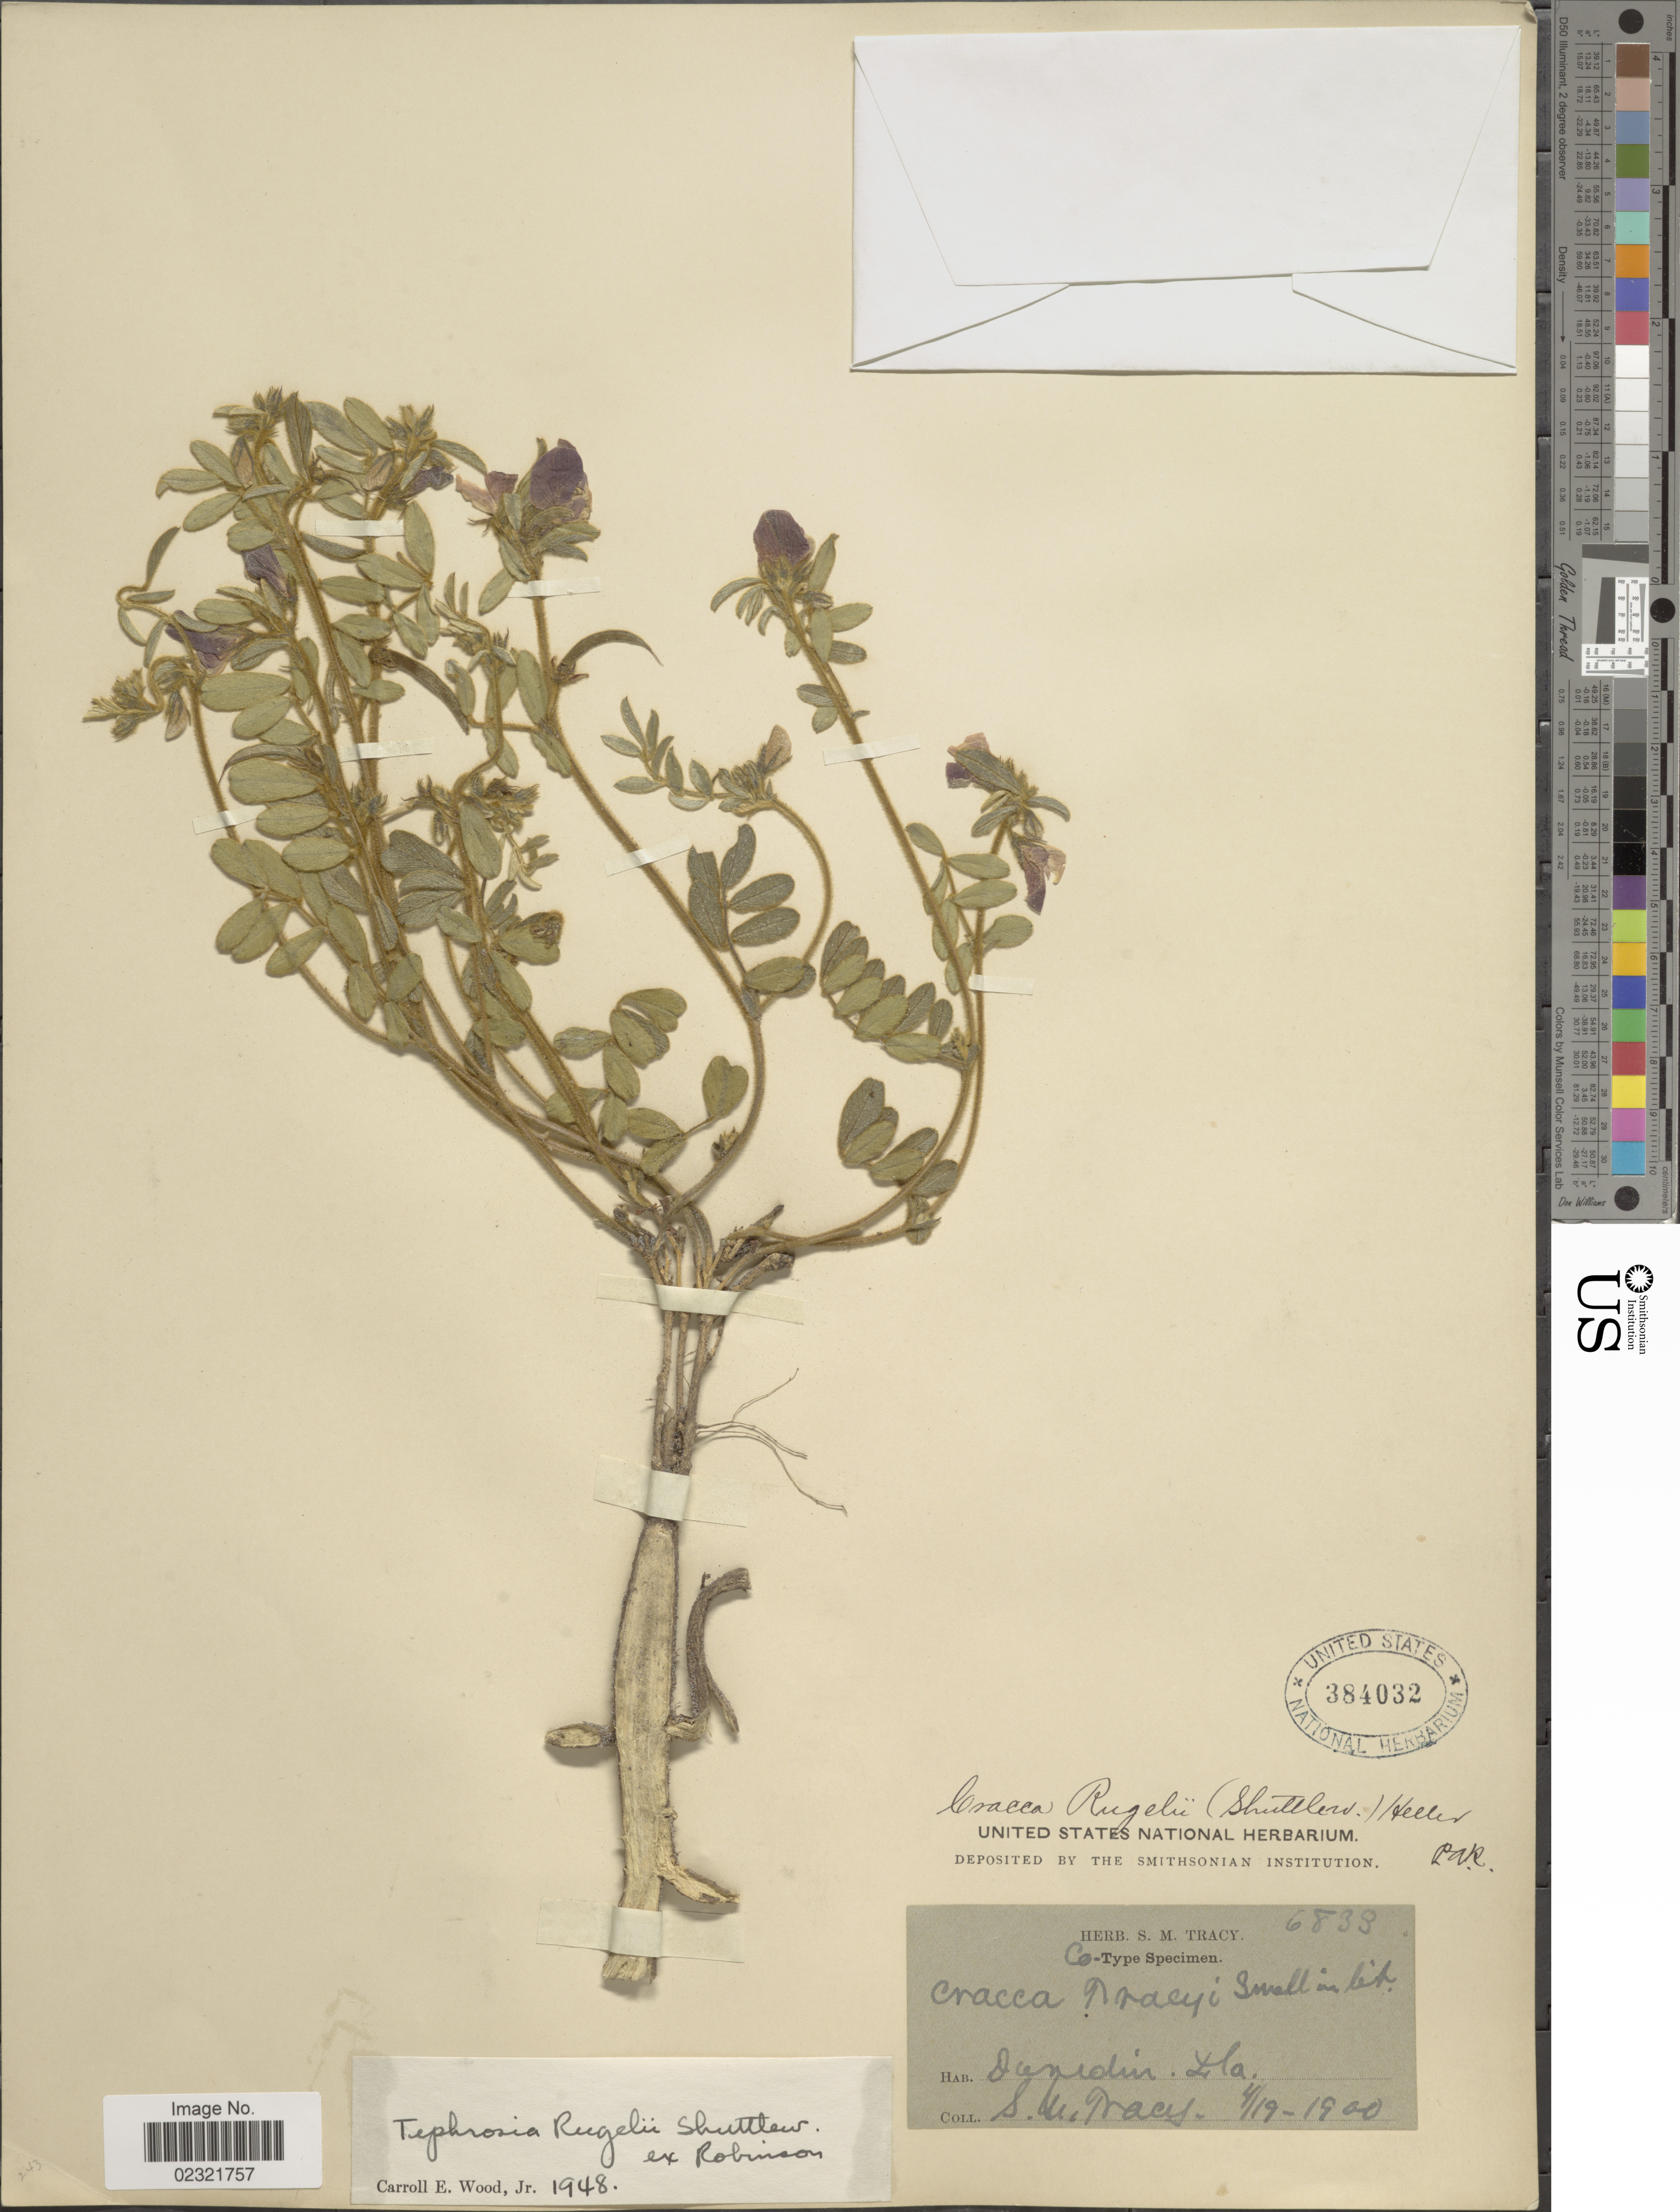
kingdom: Plantae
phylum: Tracheophyta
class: Magnoliopsida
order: Fabales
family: Fabaceae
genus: Tephrosia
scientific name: Tephrosia rugelii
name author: Shuttlew.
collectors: S. M. Tracy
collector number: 6833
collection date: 1900-04-19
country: United States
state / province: Florida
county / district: Pinellas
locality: Dunedin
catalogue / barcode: US 384032